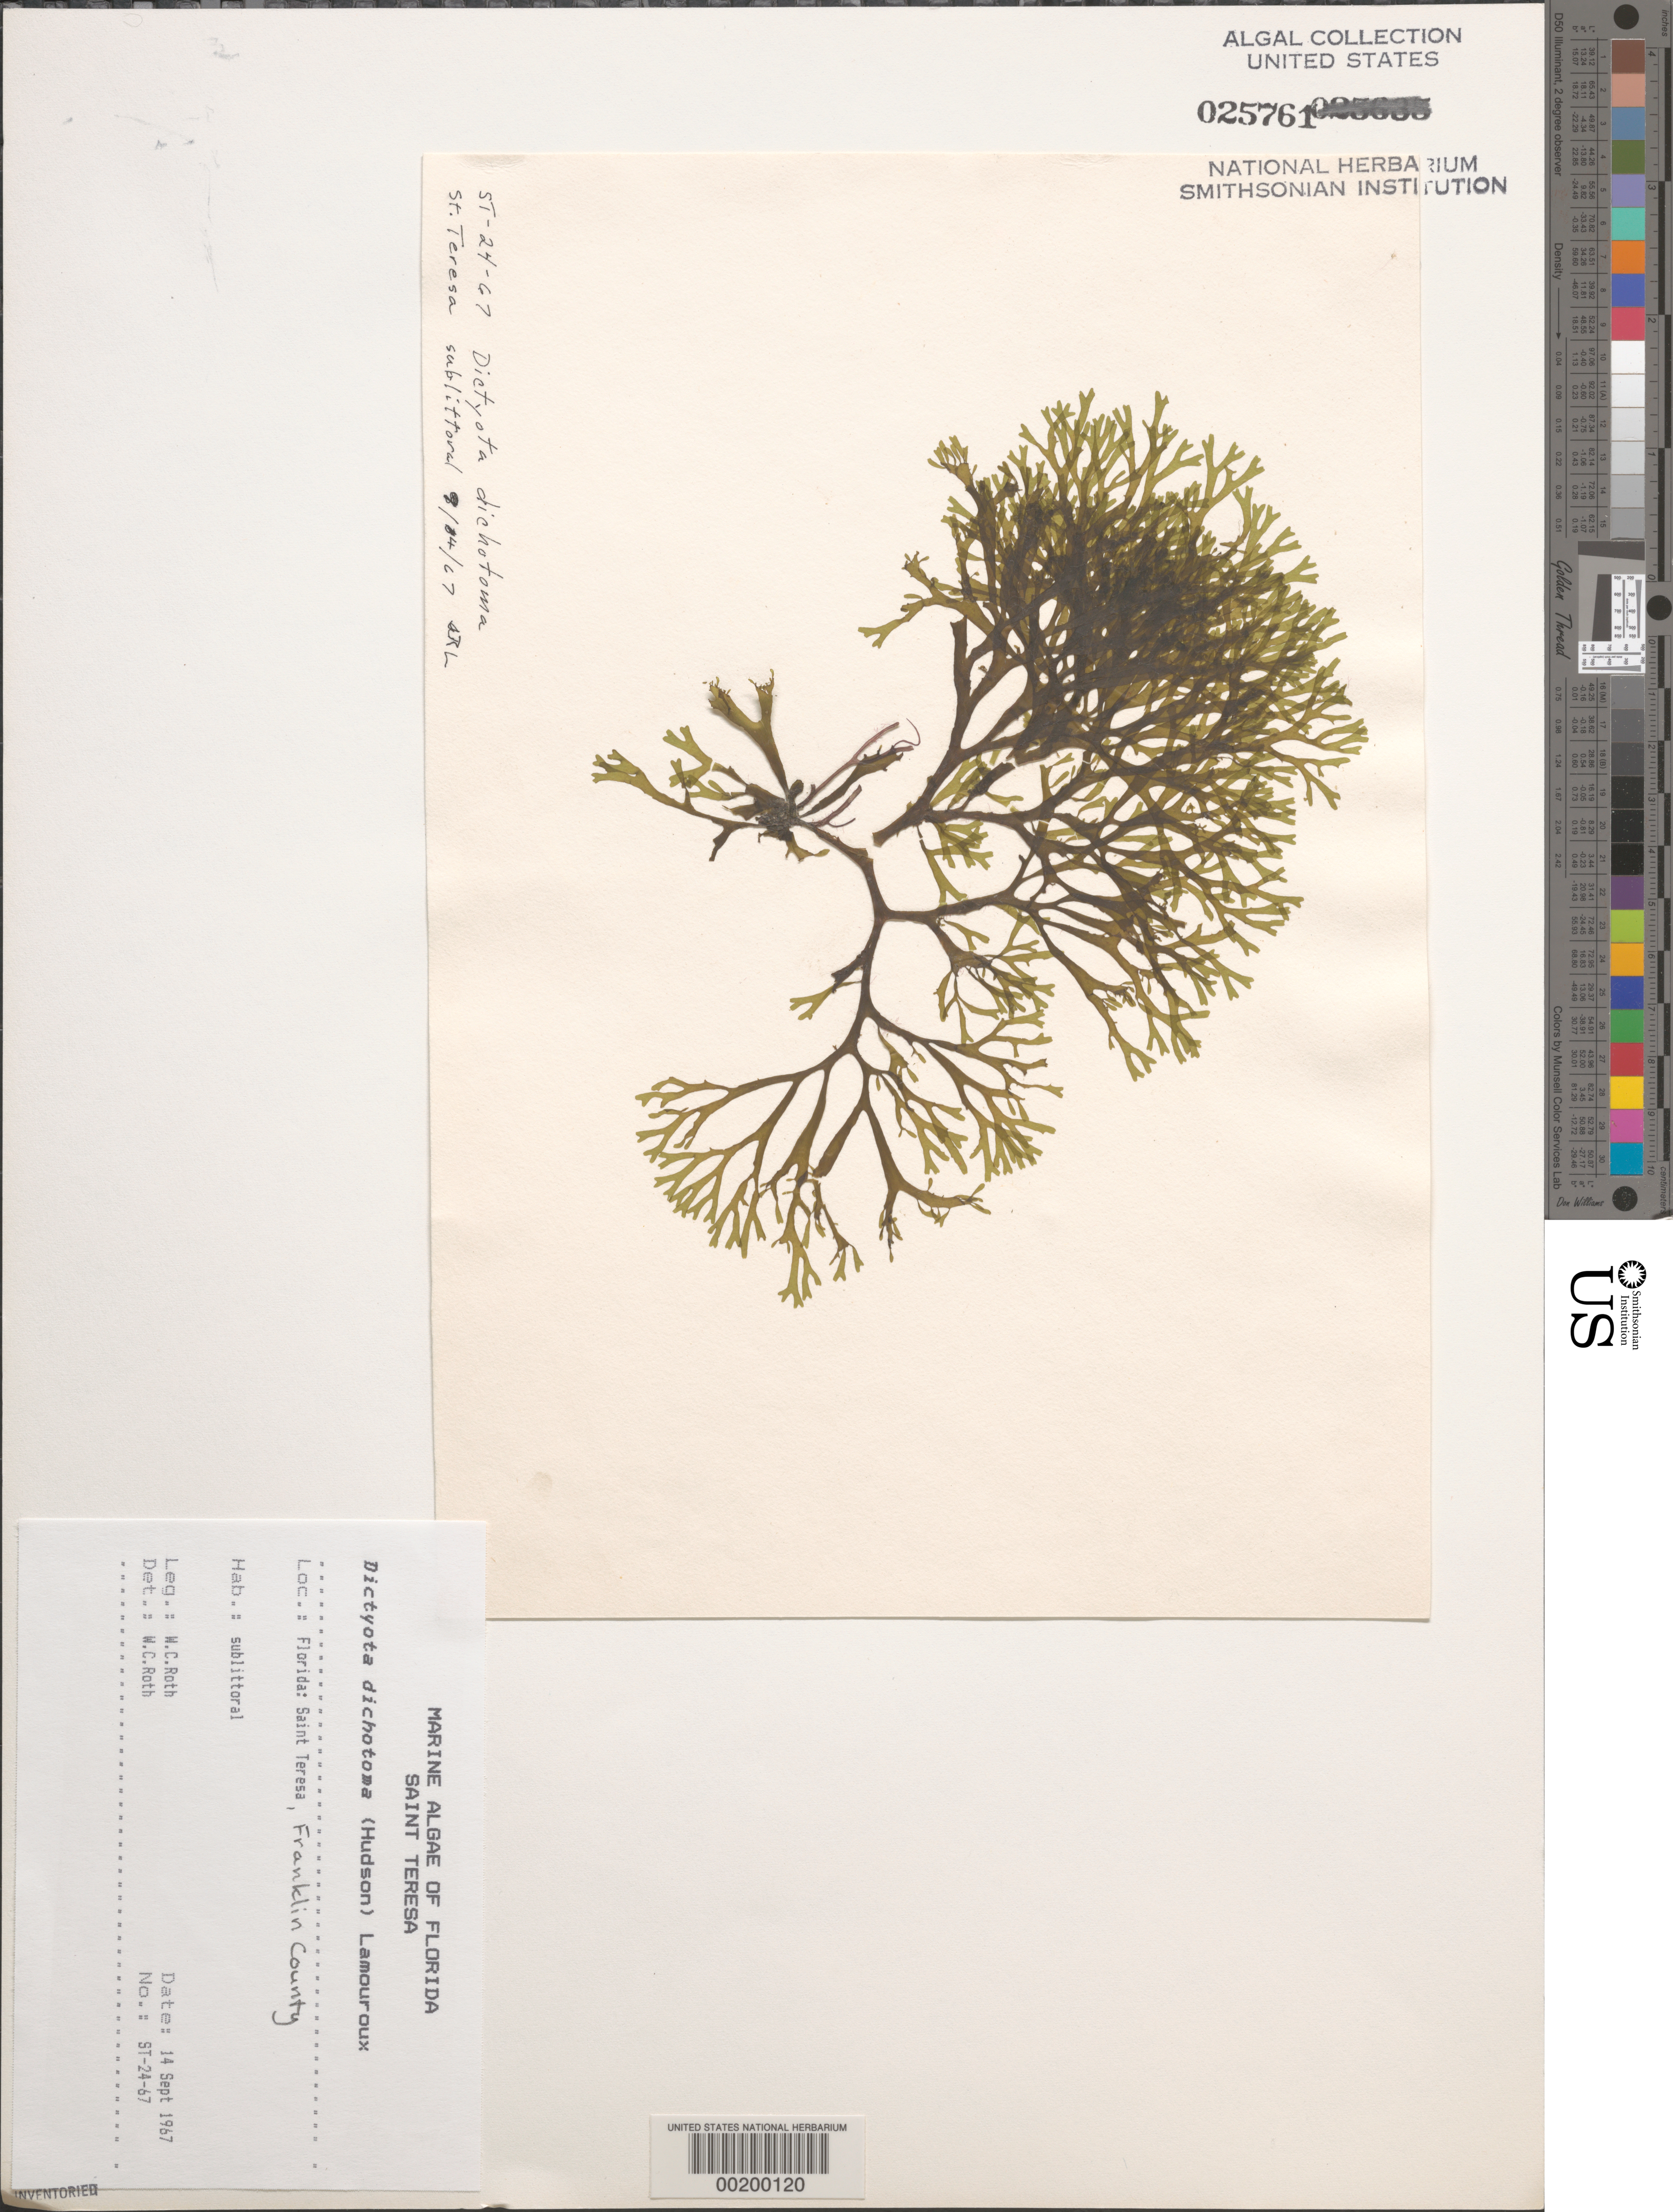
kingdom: Chromista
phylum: Ochrophyta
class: Phaeophyceae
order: Dictyotales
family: Dictyotaceae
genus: Dictyota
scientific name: Dictyota dichotoma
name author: (Huds.) J.V.Lamouroux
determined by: Roth, W. C.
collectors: W. C. Roth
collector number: St-24-67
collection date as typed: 14 Sep 1967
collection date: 1967-09-14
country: United States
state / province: Florida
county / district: Franklin County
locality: Saint Teresa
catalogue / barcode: US 25761